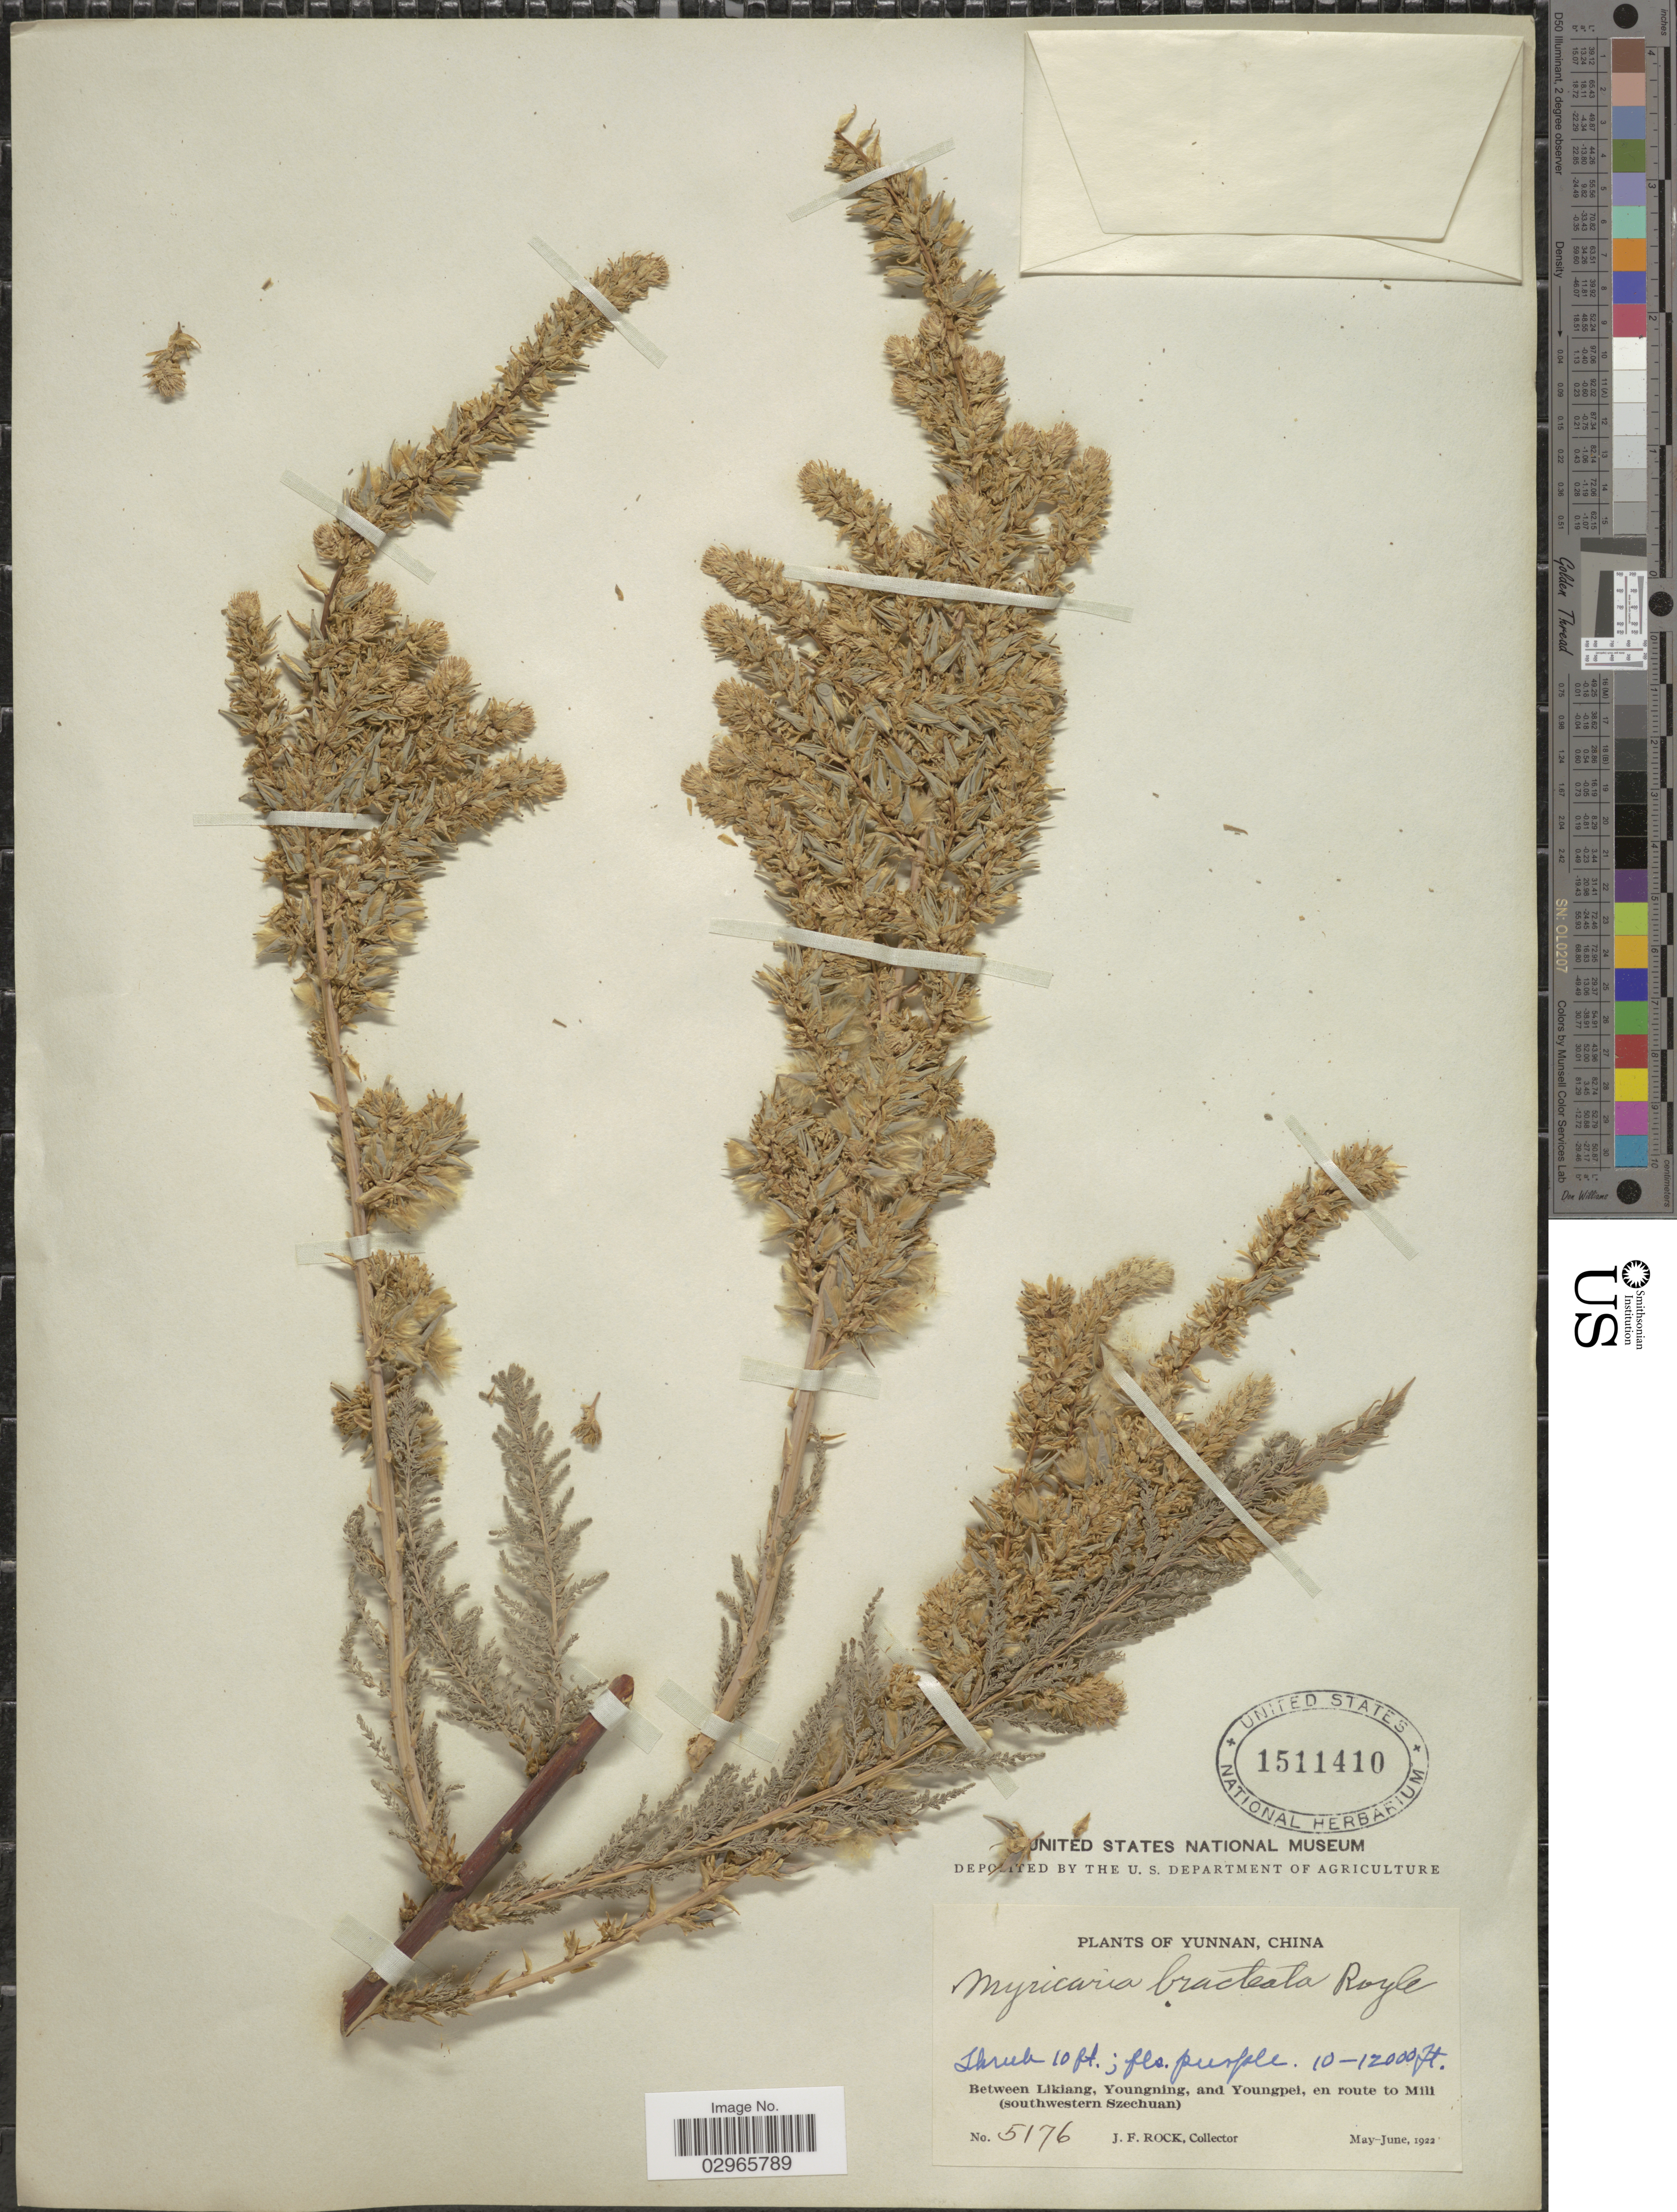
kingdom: Plantae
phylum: Tracheophyta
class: Magnoliopsida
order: Caryophyllales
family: Tamaricaceae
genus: Myricaria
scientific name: Myricaria bracteata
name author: Royle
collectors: J. Rock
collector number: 5176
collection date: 1922-05/1922-06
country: China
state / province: Yunnan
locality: Between Likiang, Youngning, and Youngpei, en route to Mill (southwestern Szechuan).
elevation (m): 3048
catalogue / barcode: US 1511410